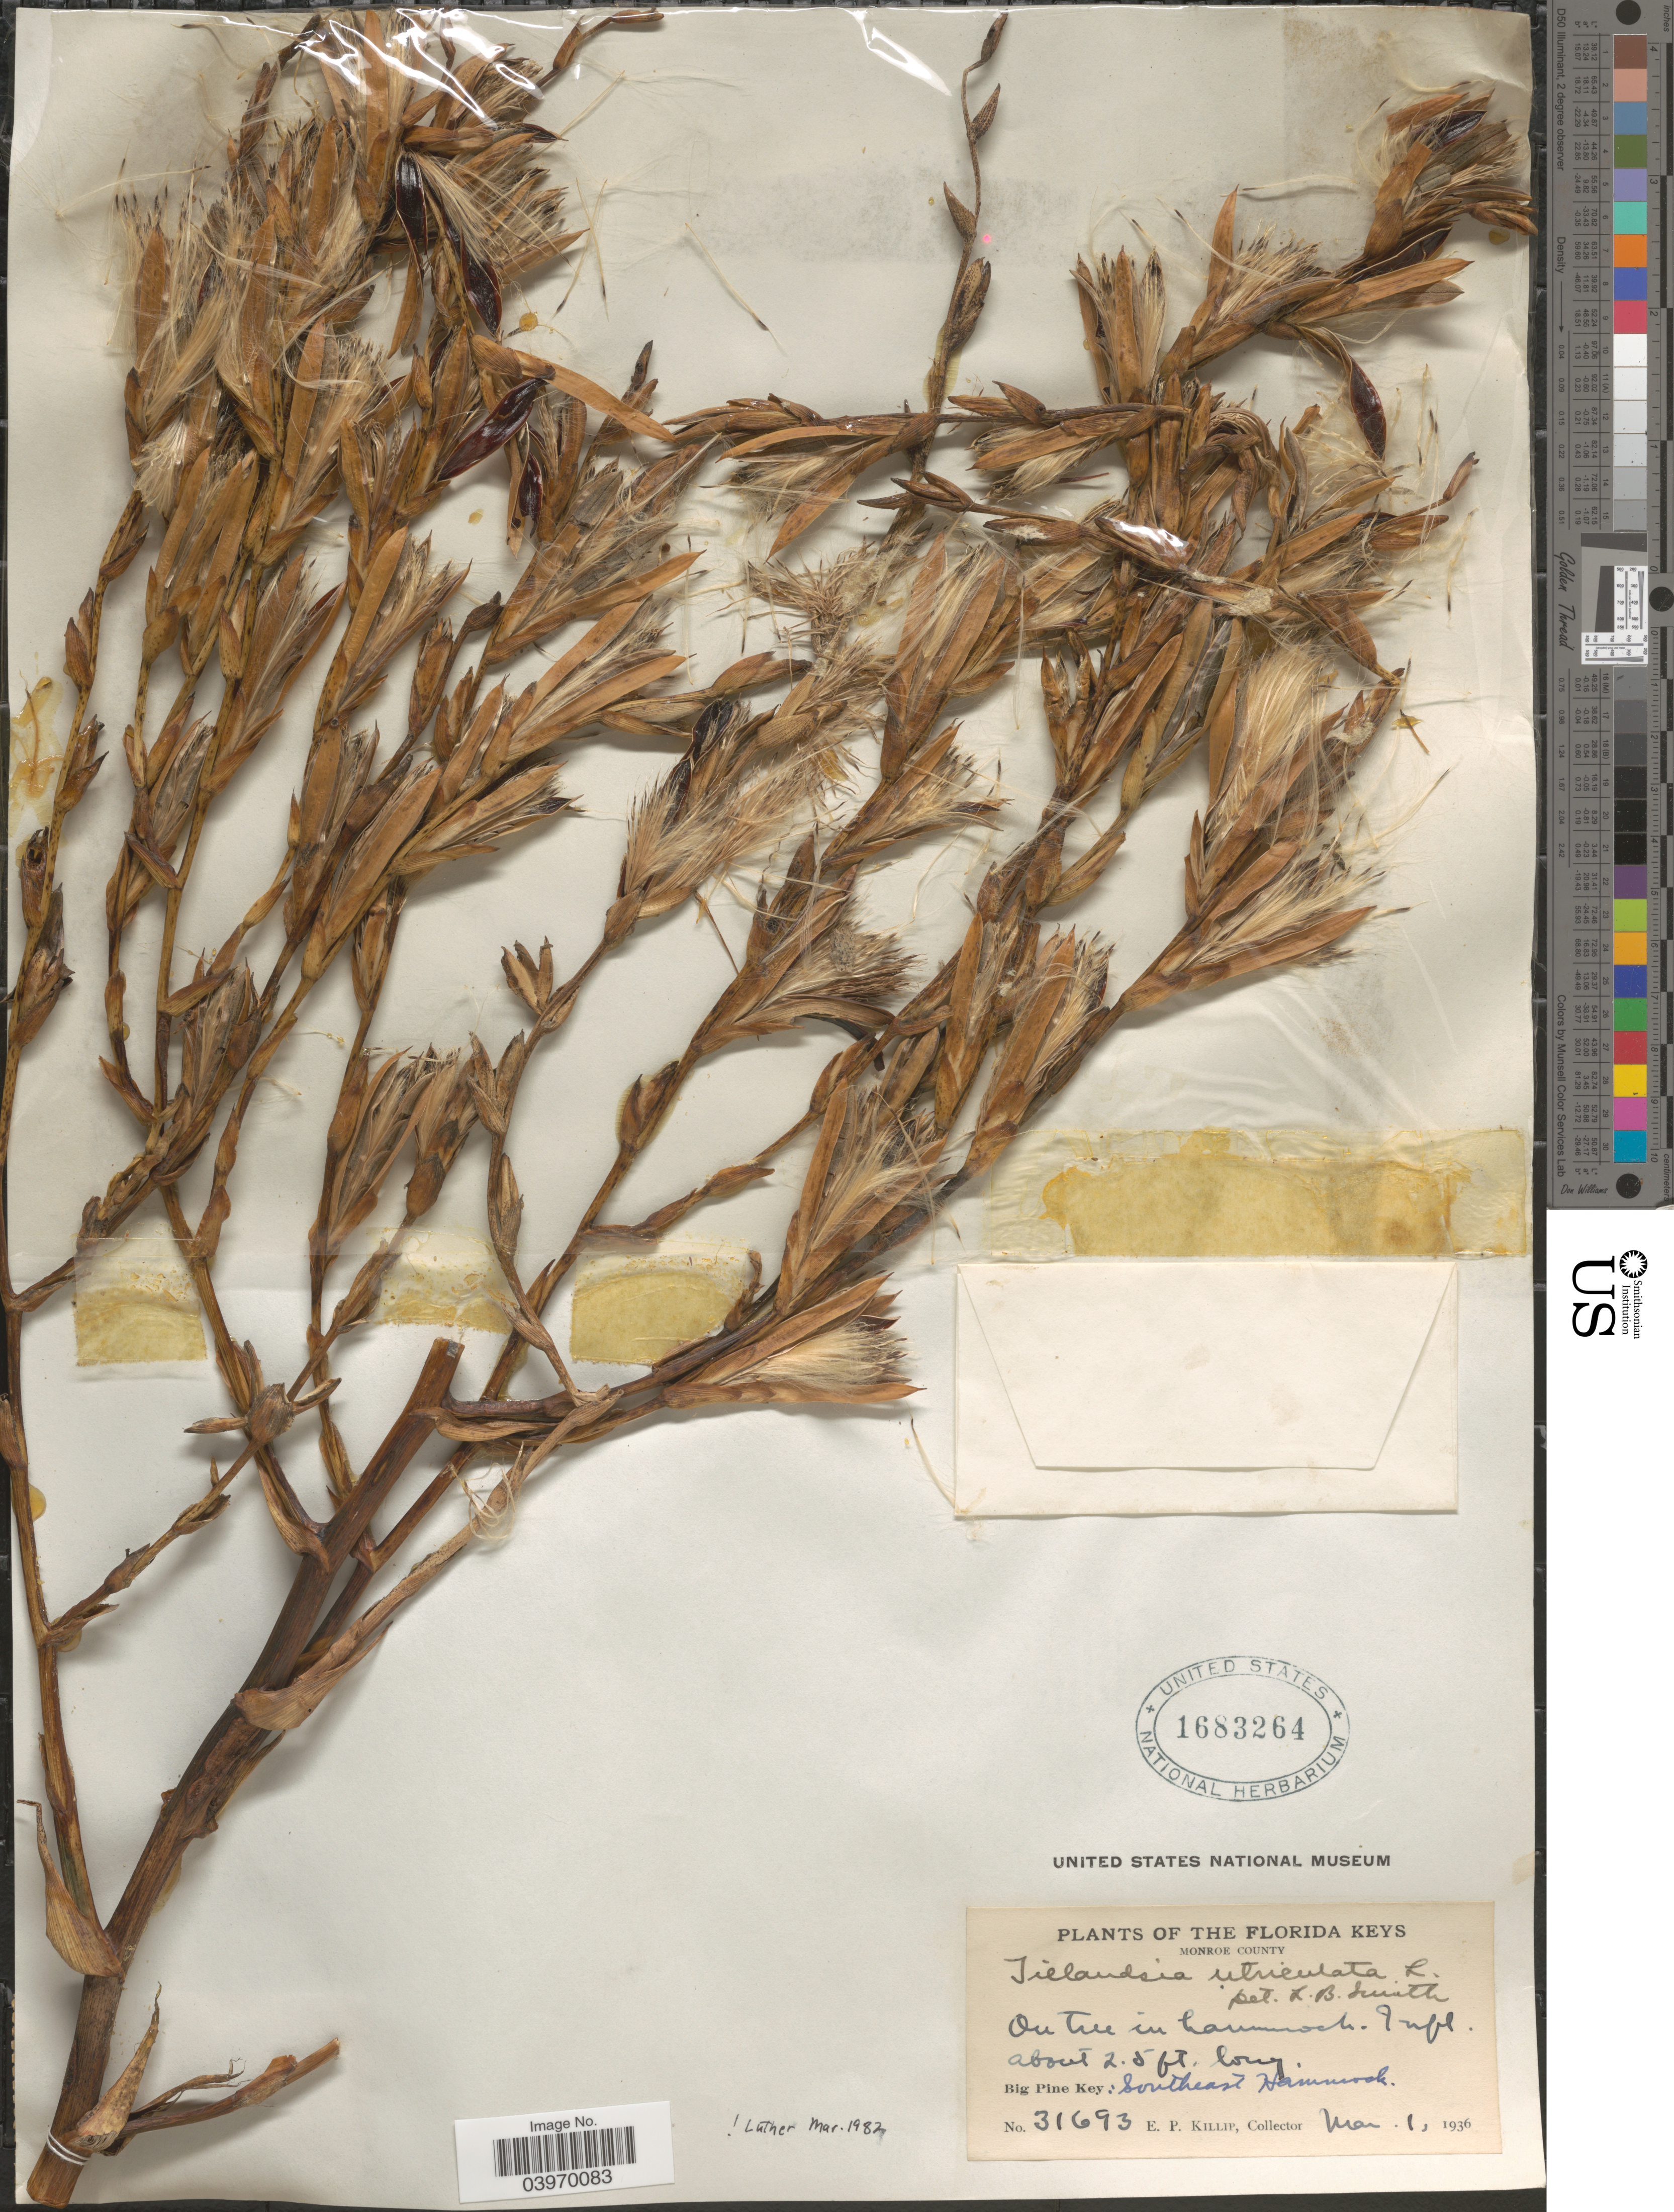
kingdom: Plantae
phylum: Tracheophyta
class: Liliopsida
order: Poales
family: Bromeliaceae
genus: Tillandsia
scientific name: Tillandsia utriculata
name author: L.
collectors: E. P. Killip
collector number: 31693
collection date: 1936-03-01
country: United States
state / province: Florida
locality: The Florida Keys. Monroe County. Big Pine Key: Southeast Hammock.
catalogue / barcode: US 1683264